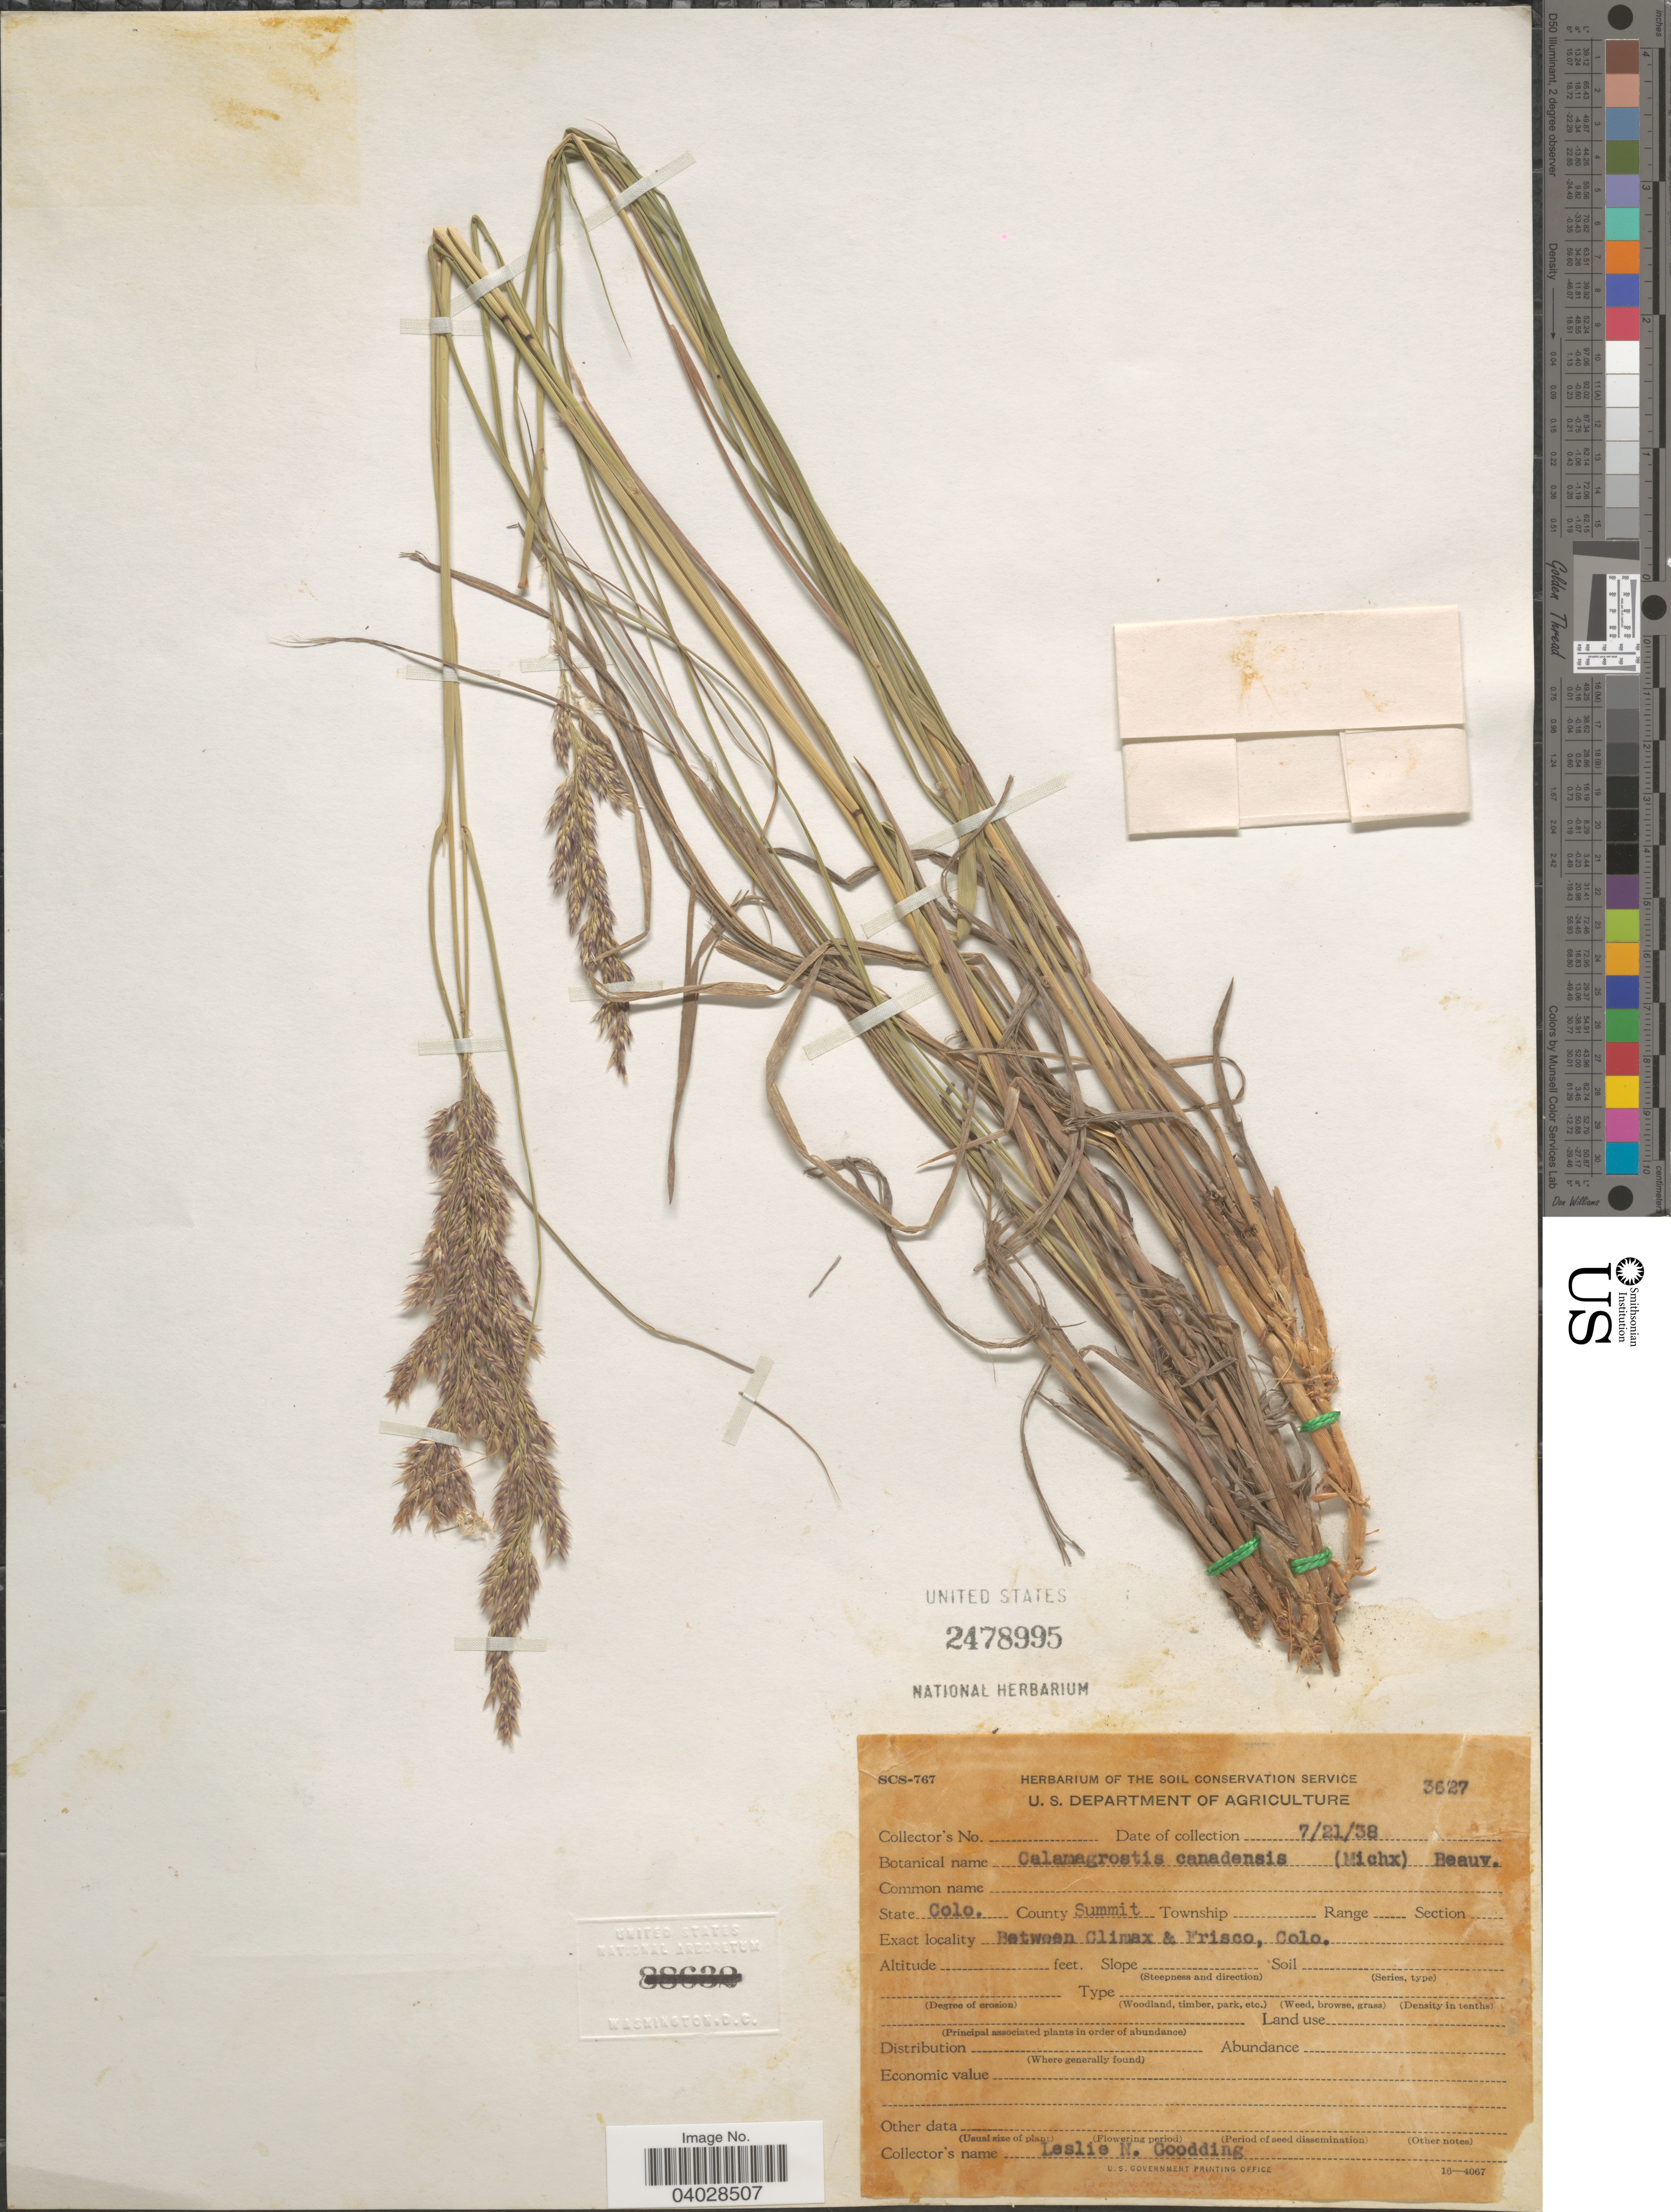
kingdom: Plantae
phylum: Tracheophyta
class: Liliopsida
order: Poales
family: Poaceae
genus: Calamagrostis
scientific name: Calamagrostis canadensis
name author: (Michx.) P. Beauv.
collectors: L. N. Goodding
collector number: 3627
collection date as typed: Transcribed d/m/y: 21/7/38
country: United States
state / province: Colorado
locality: County Summit. Between Climax & Frisco.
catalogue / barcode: US 2478995